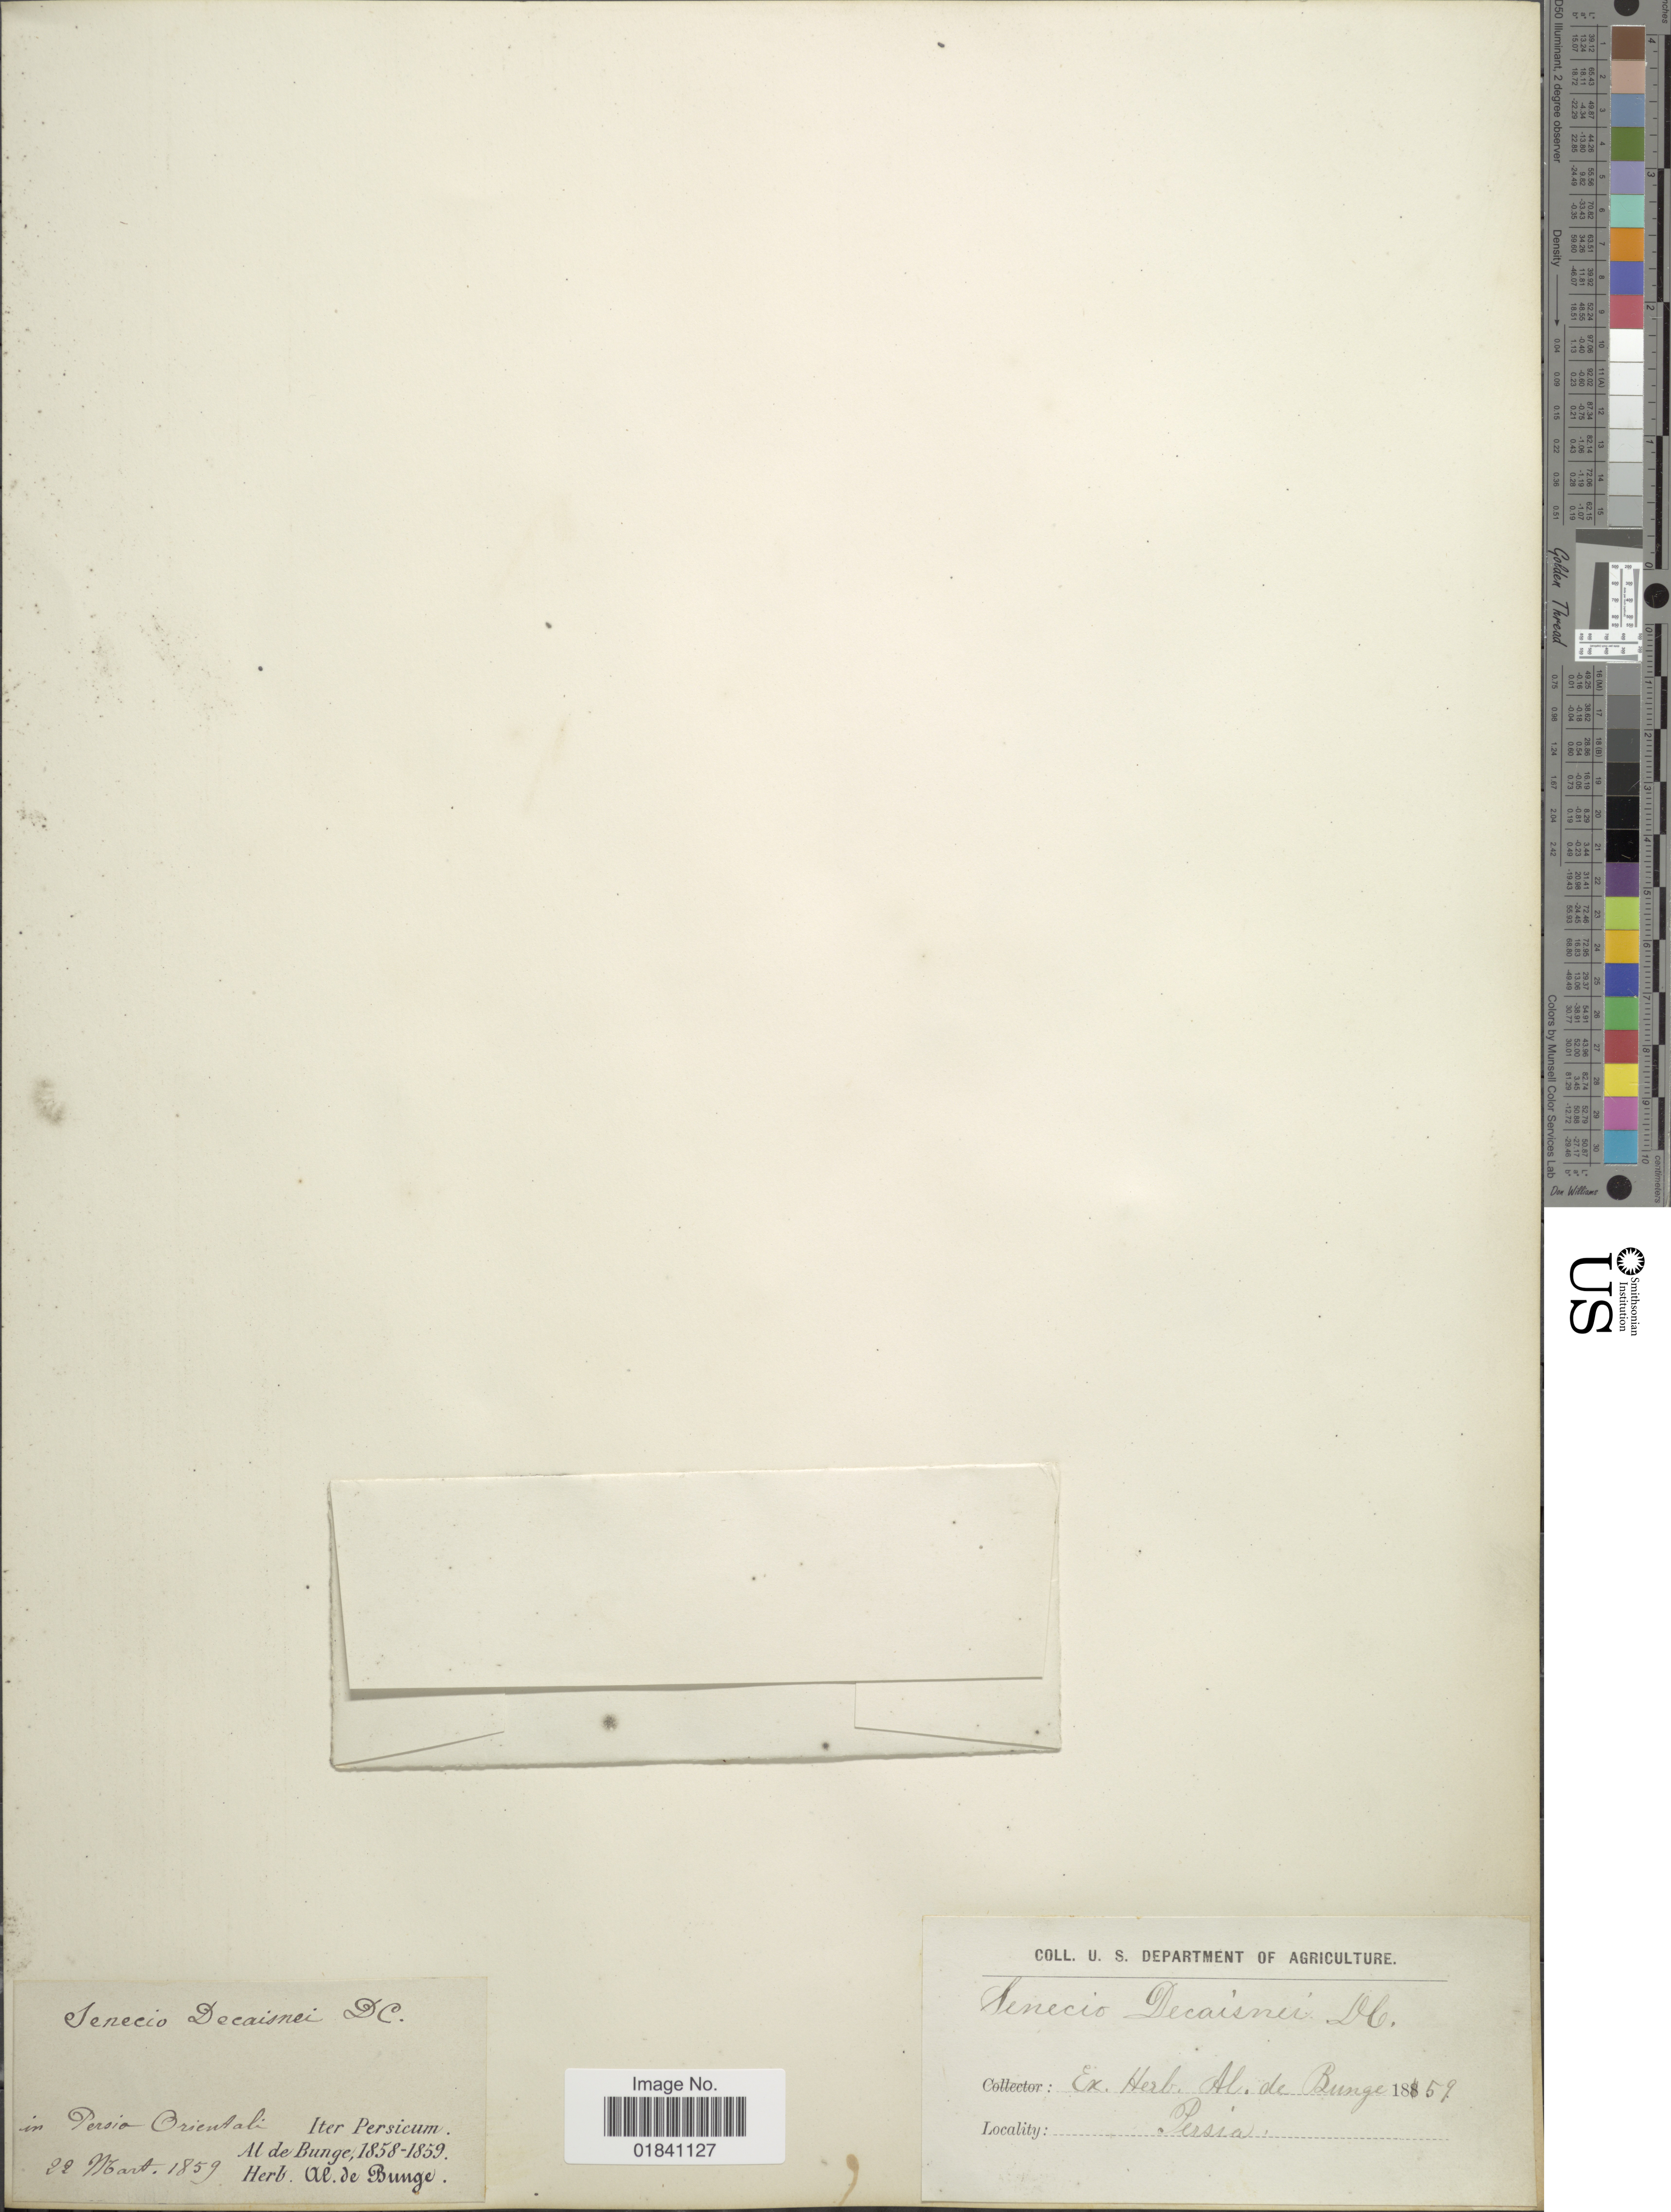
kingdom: Plantae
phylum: Tracheophyta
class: Magnoliopsida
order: Asterales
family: Asteraceae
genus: Senecio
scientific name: Senecio decaisnei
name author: DC.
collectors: A. de Bunge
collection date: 1859-03-22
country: Iran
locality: In Persio Orientali. Iter Persicum